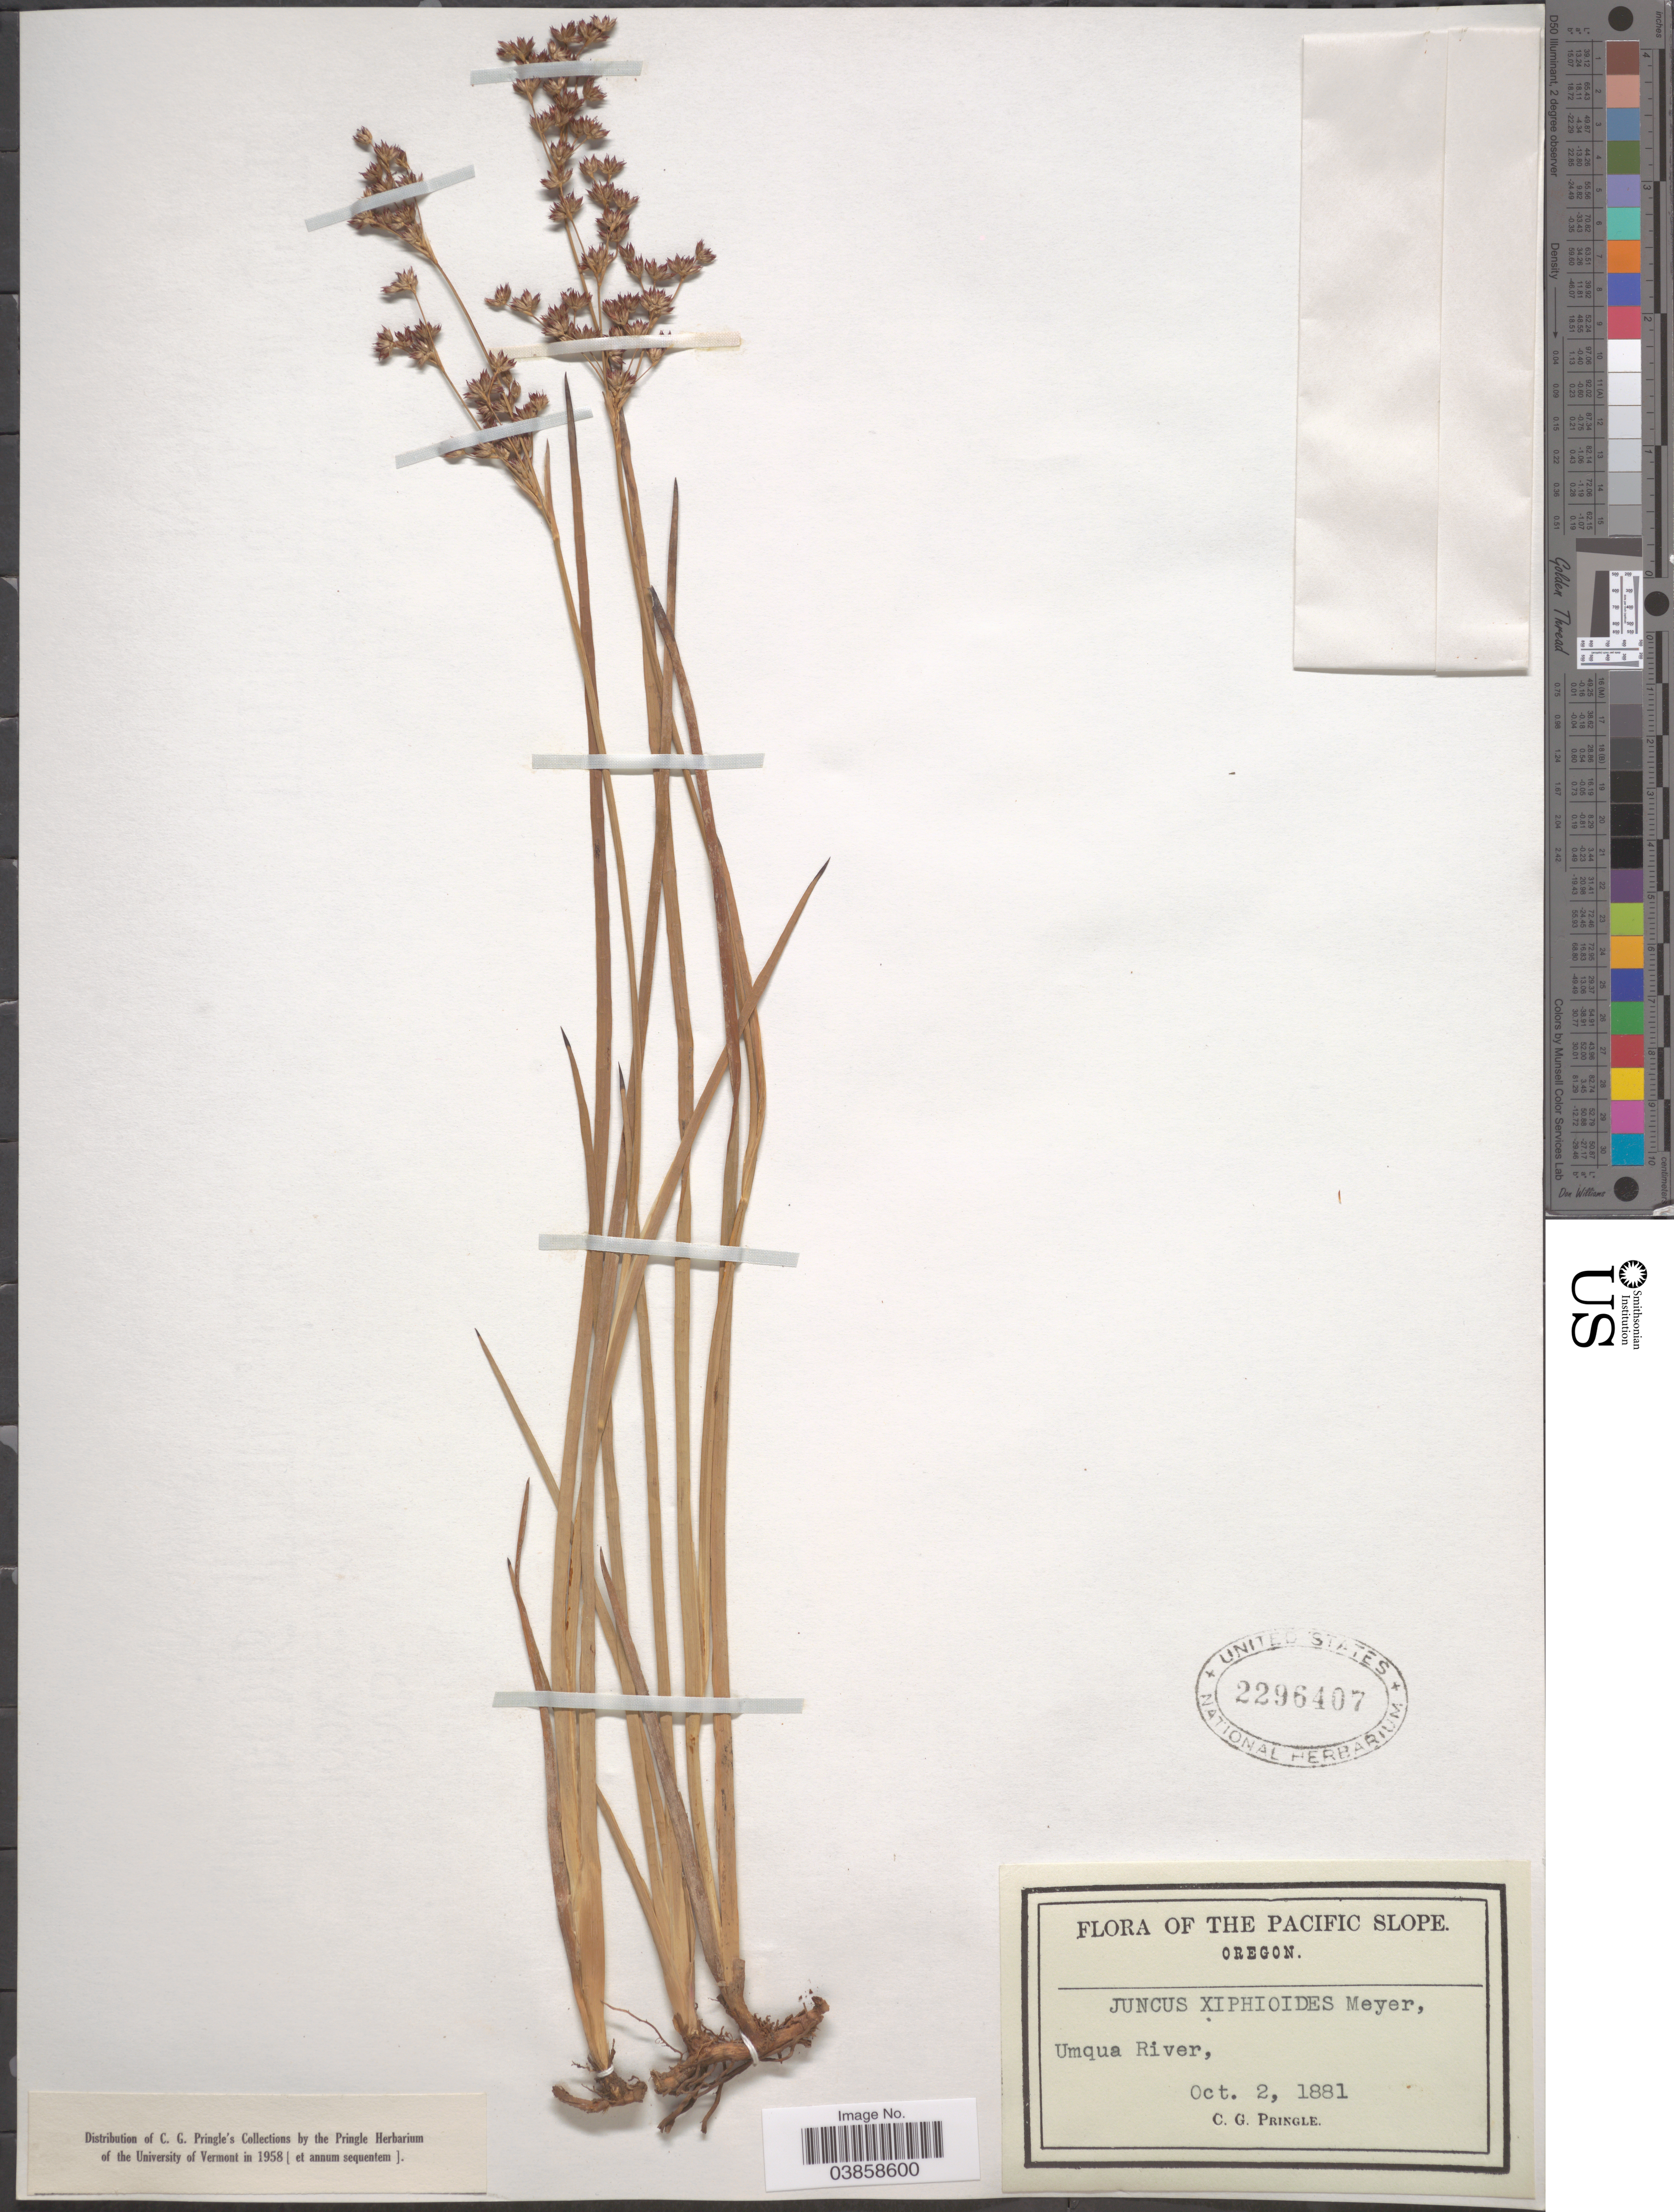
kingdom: Plantae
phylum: Tracheophyta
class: Liliopsida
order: Poales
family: Juncaceae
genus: Juncus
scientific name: Juncus xiphioides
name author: E. Mey.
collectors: C. G. Pringle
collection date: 1881-10-02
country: United States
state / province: Oregon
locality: The Pacific Slope. Umqua River.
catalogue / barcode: US 2296407